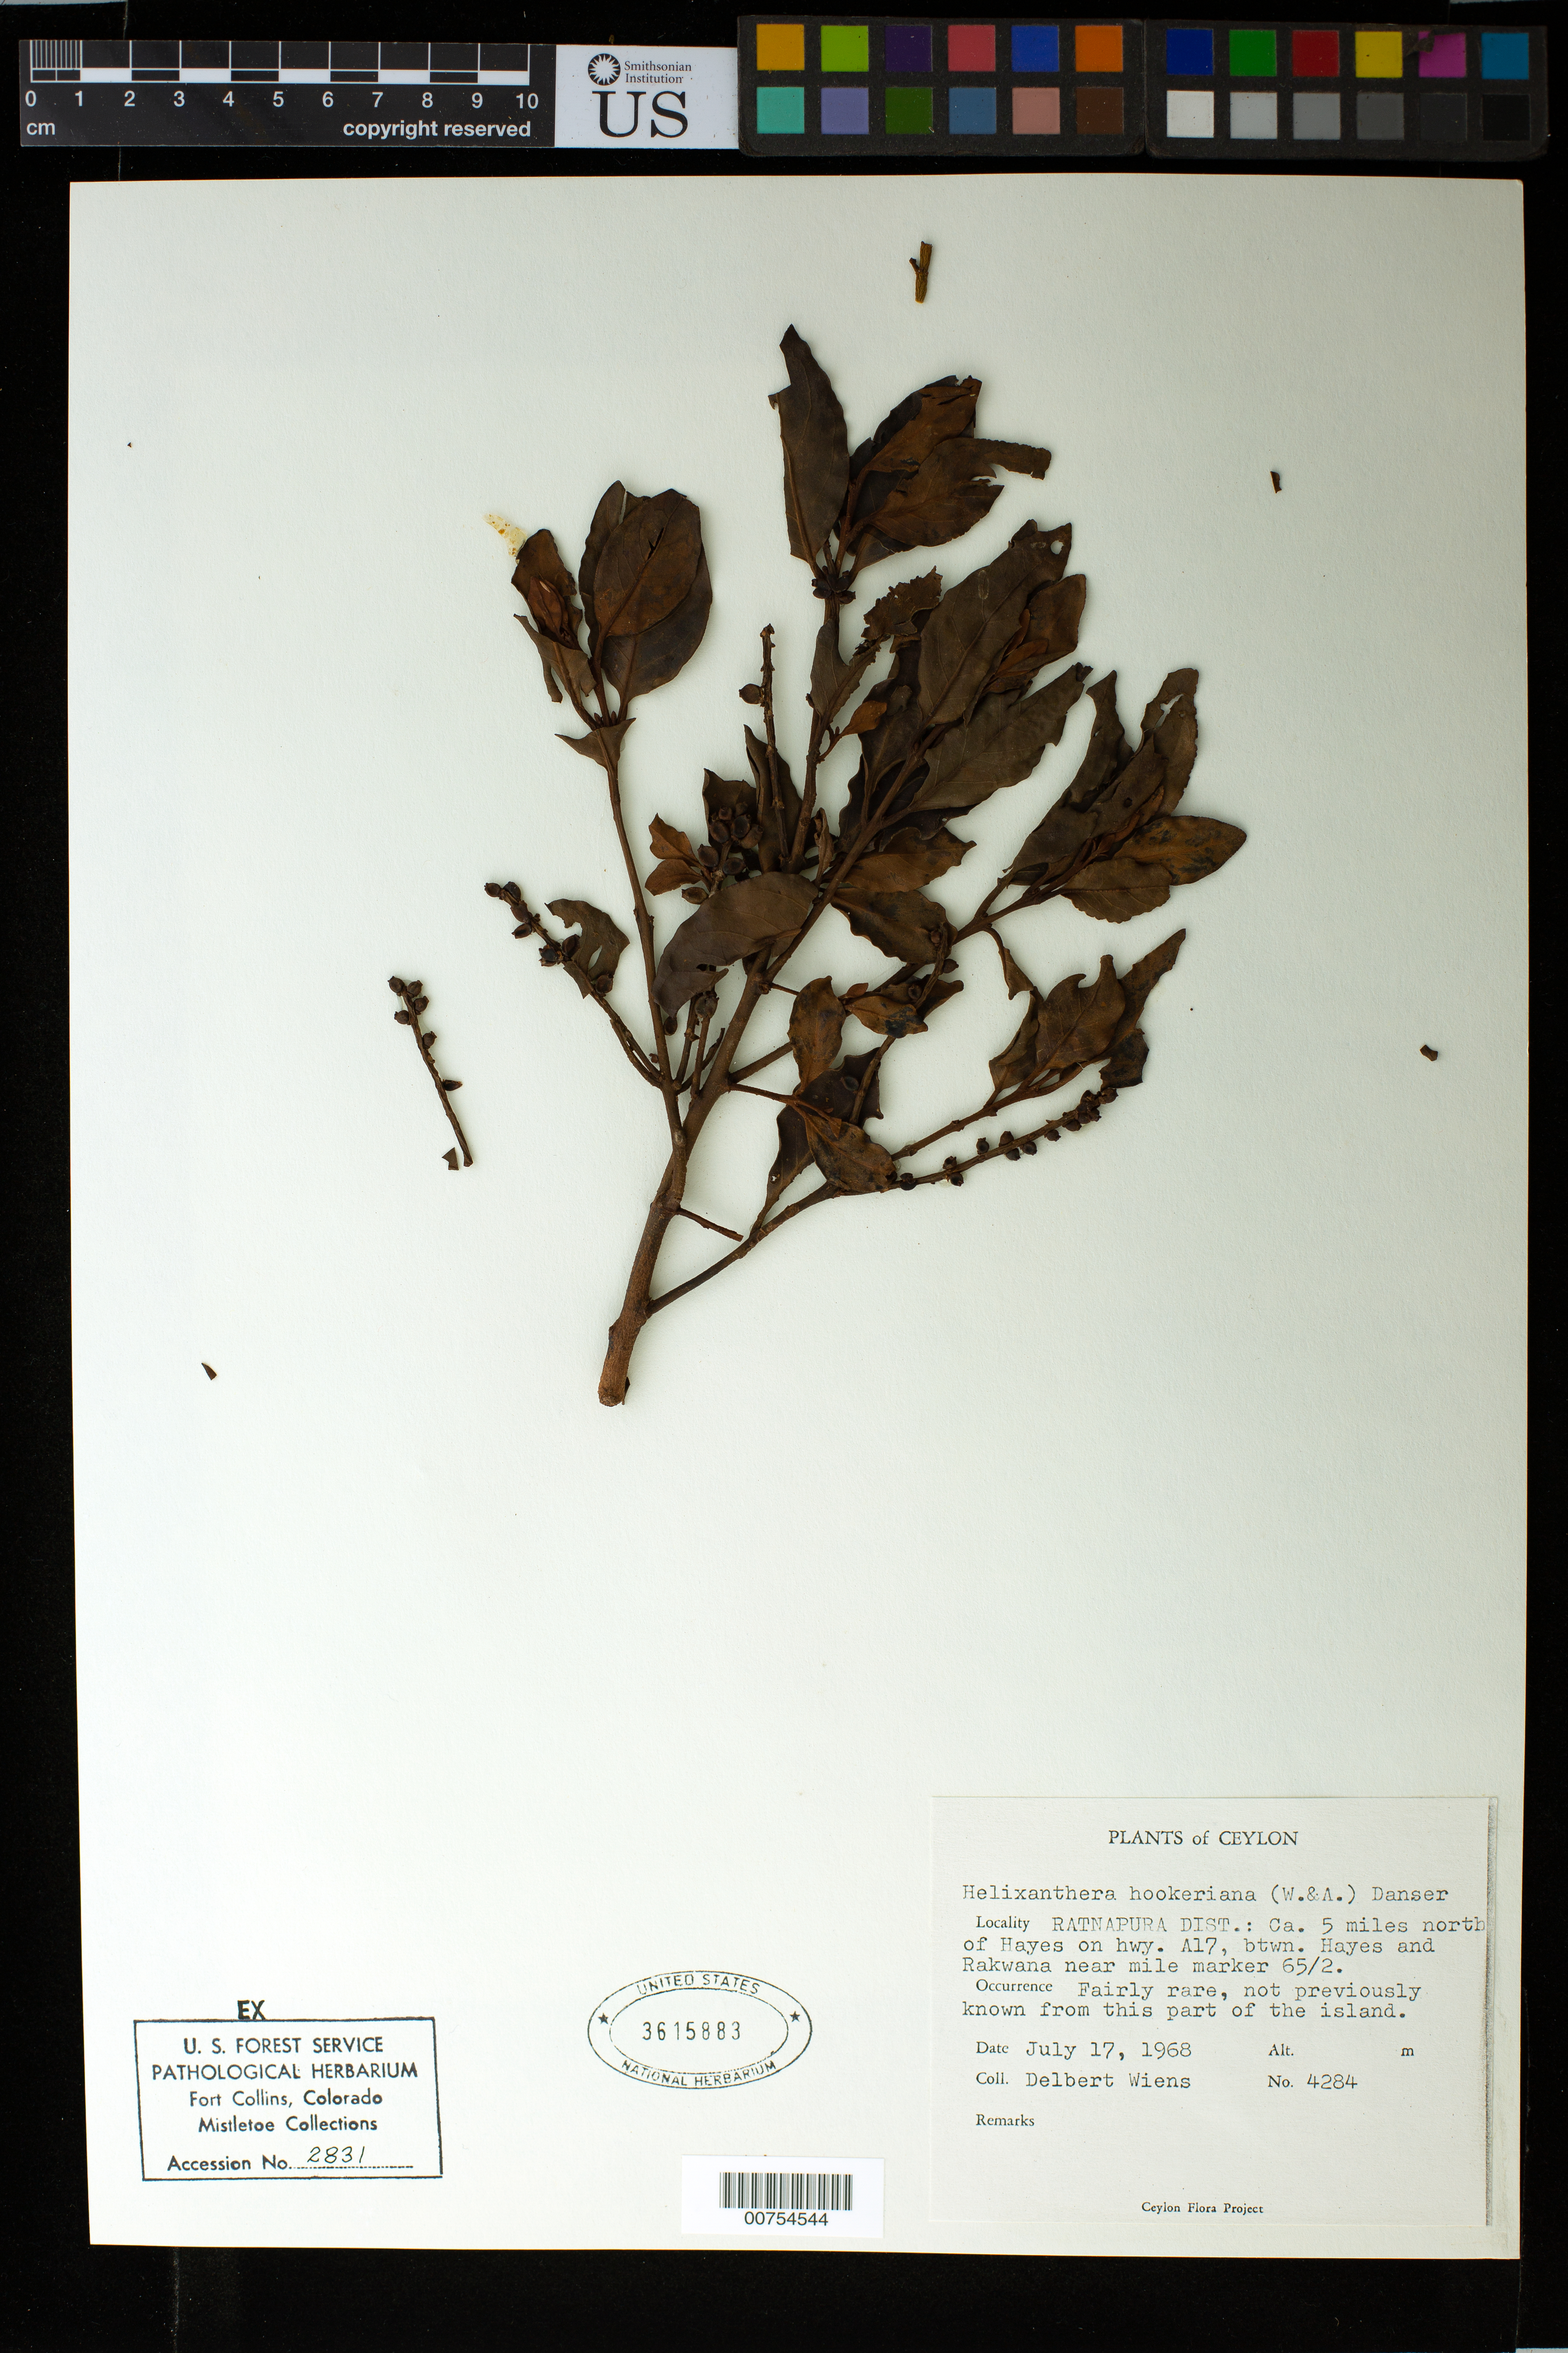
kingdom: Plantae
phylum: Tracheophyta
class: Magnoliopsida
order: Santalales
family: Loranthaceae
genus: Helixanthera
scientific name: Helixanthera hookeriana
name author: Danser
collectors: D. Wiens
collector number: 4284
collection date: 1968-07-17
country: Sri Lanka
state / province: Sabaragamuwa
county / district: Ratnapura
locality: Ca. 5 miles north of Hayes on hwy. A17, betwn. Hayes and Rakwana near mile marker 65/2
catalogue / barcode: US 3615883